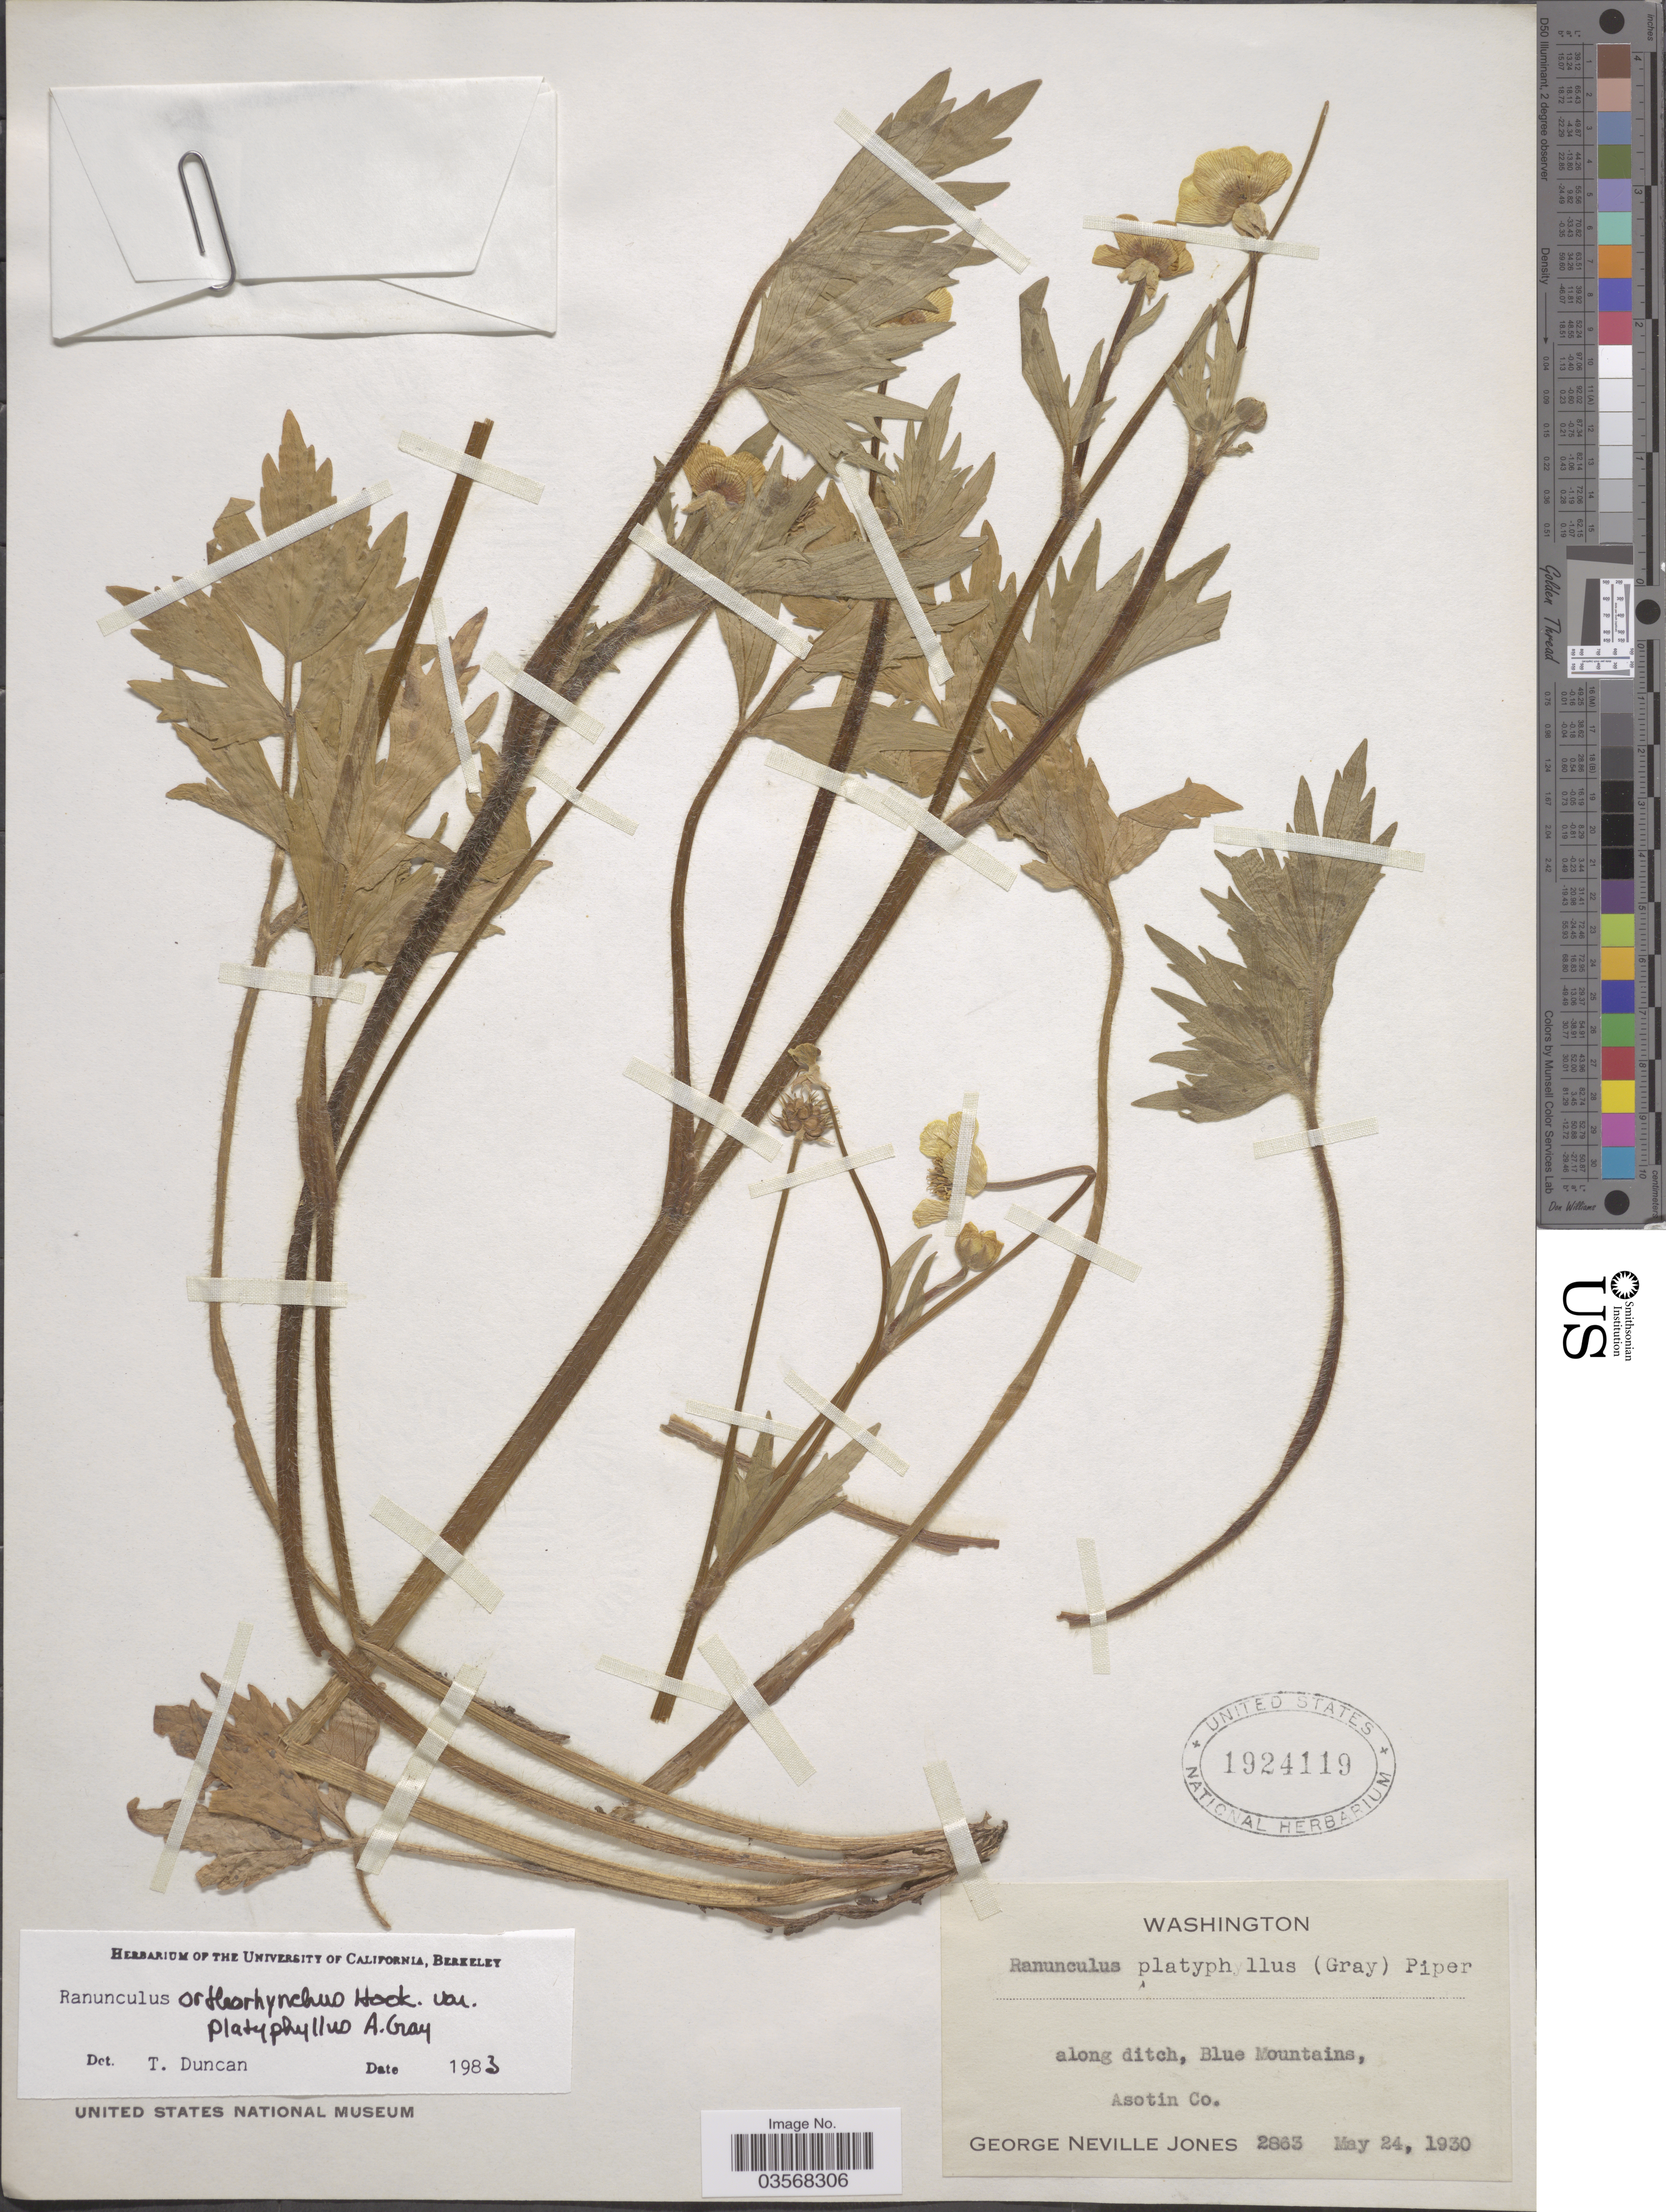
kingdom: Plantae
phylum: Tracheophyta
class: Magnoliopsida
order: Ranunculales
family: Ranunculaceae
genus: Ranunculus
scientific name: Ranunculus orthorhynchus var. platyphyllus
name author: A. Gray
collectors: G. N. Jones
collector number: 2863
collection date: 1930-05-24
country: United States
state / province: Washington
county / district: Asotin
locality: Blue Mountains, Asotin Co.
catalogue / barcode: US 1924119